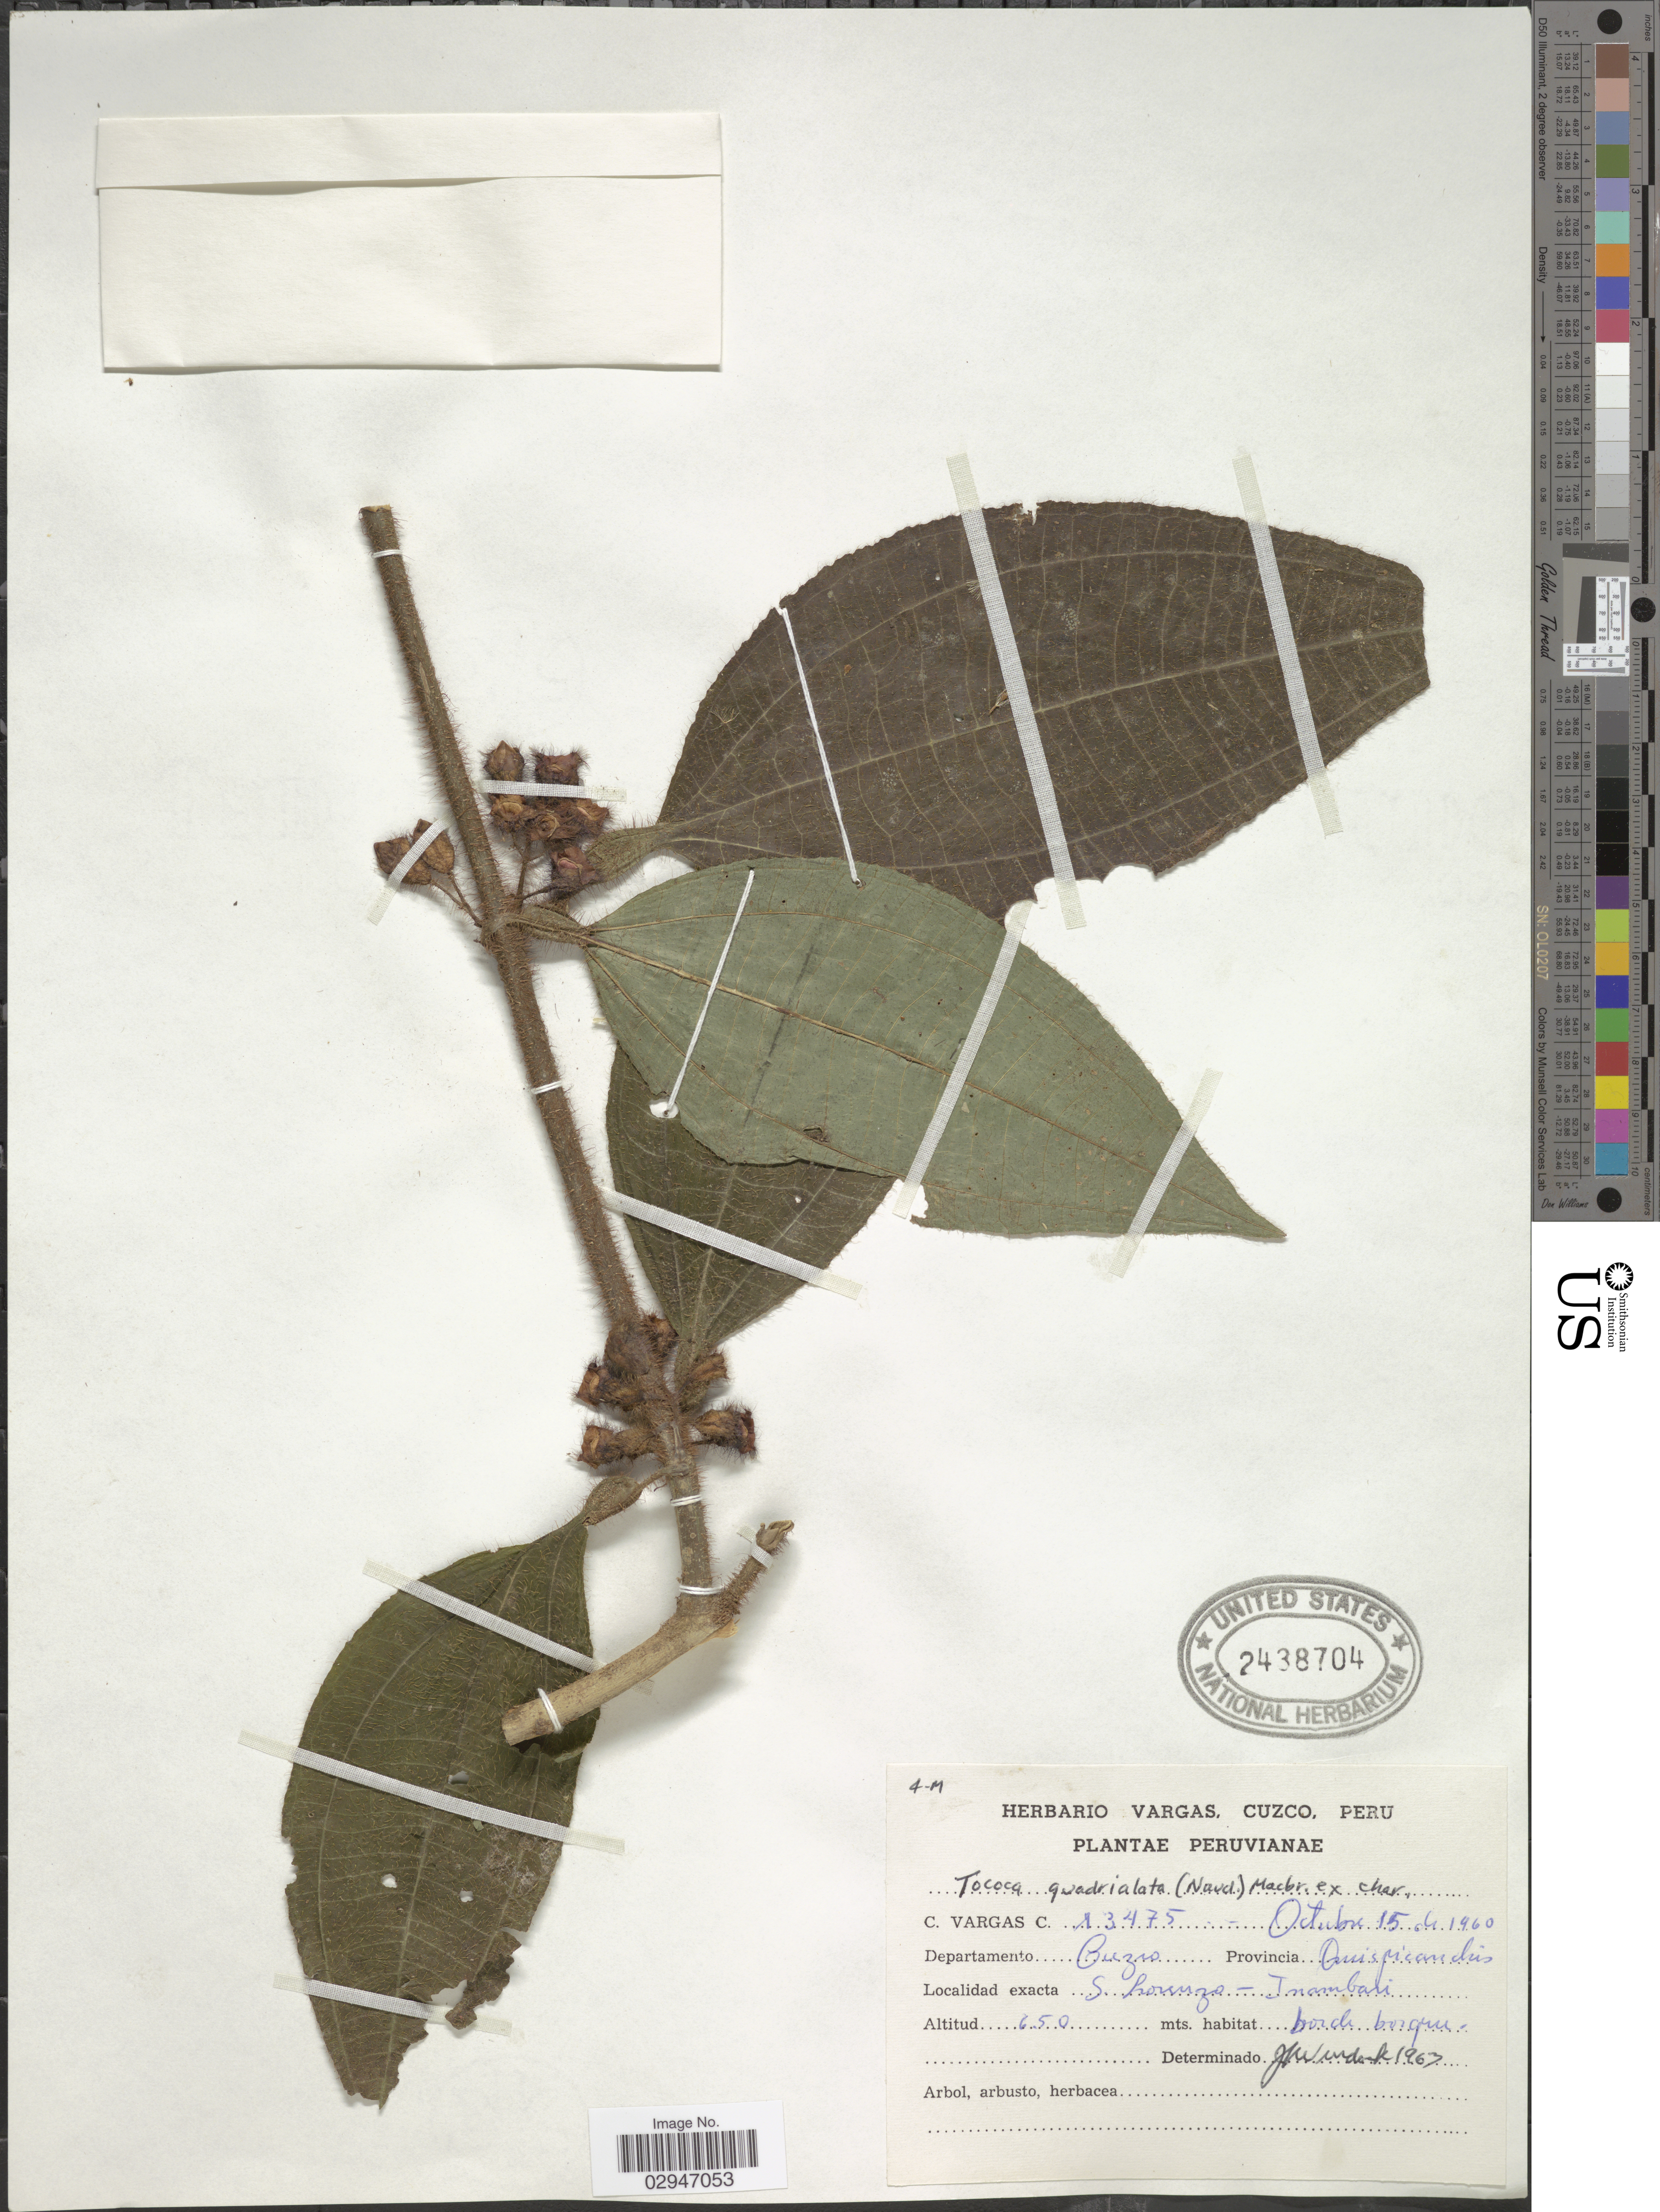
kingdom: Plantae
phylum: Tracheophyta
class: Magnoliopsida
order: Myrtales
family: Melastomataceae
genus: Tococa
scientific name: Tococa quadrialata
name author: (Naudin) J.F. Macbr.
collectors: C. Vargas Calderón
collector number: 13475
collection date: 1960-10-15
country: Peru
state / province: Cusco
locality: Departamento Cuzco. Provincia Quispicanchis, S. Lorenzo-Inambari.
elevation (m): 650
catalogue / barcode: US 2438704